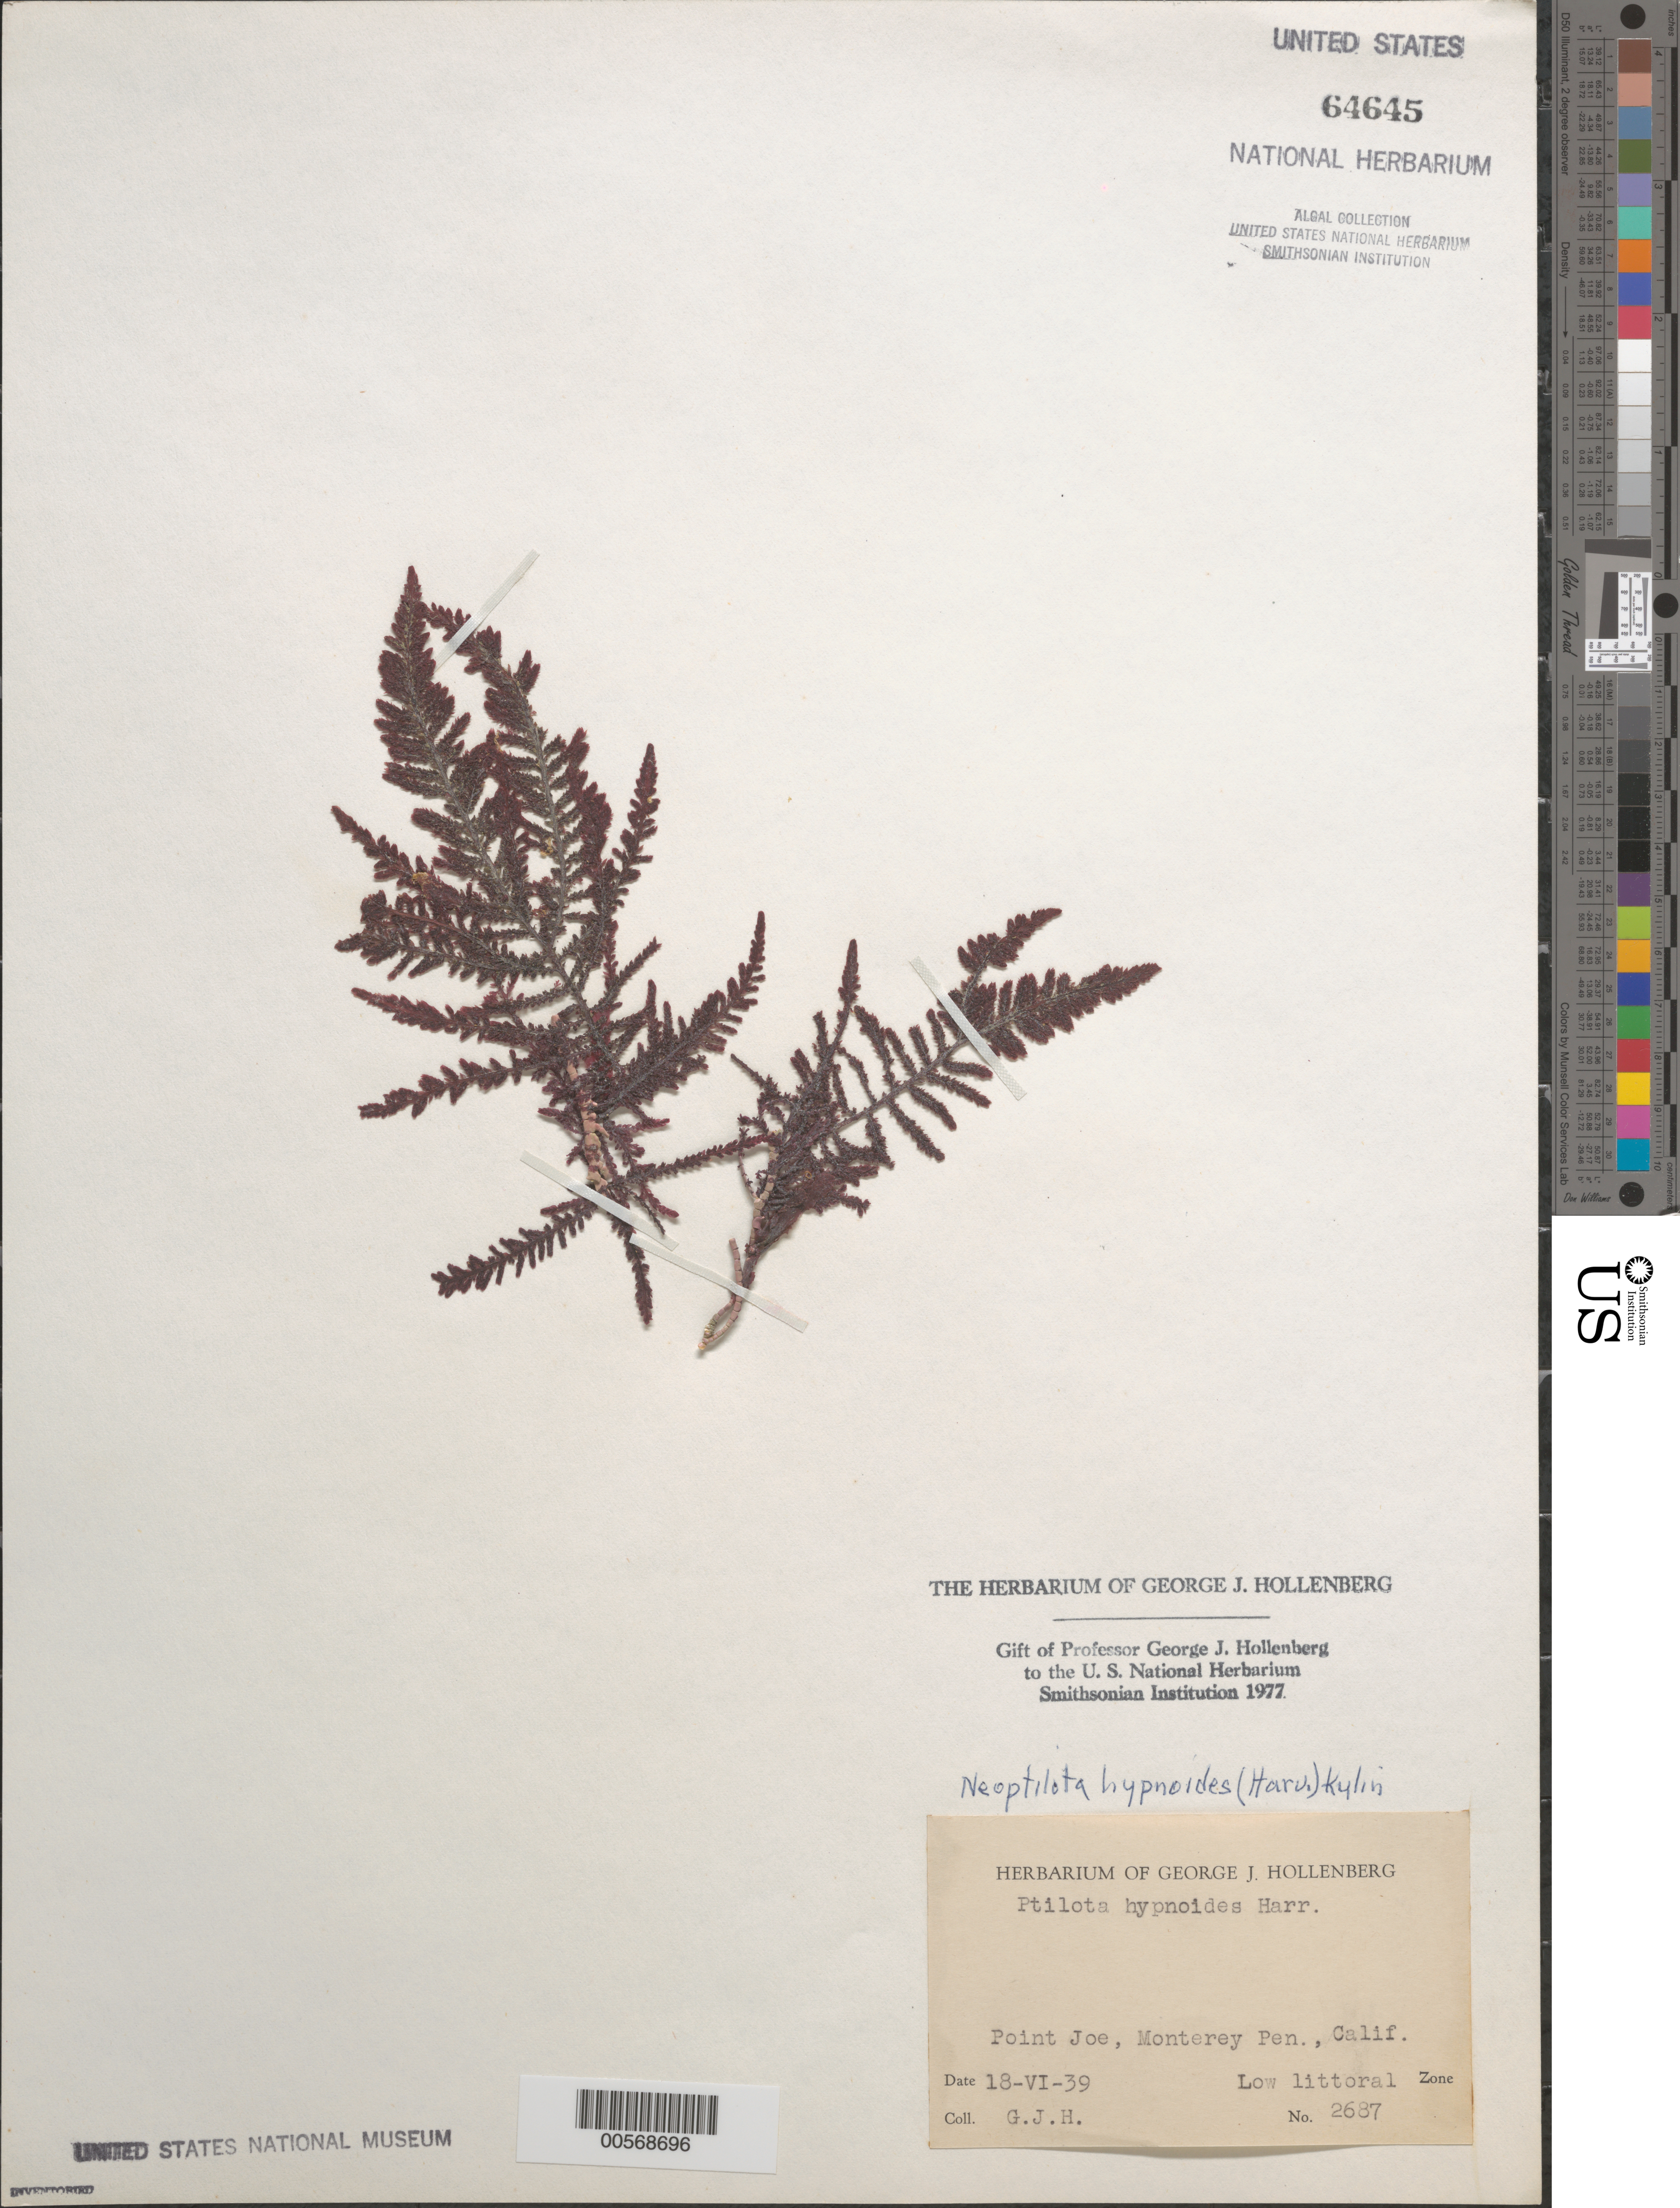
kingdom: Plantae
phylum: Rhodophyta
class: Florideophyceae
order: Ceramiales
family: Wrangeliaceae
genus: Ptilota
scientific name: Ptilota hypnoides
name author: Harv. in Hook. & Arn.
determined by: Algae name updating Project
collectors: G. Hollenberg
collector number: GJH 2687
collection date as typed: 18 Jun 1939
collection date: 1939-06-18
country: United States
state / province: California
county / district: Monterey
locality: Point Joe, Monterey Peninsula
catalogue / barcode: US 64645